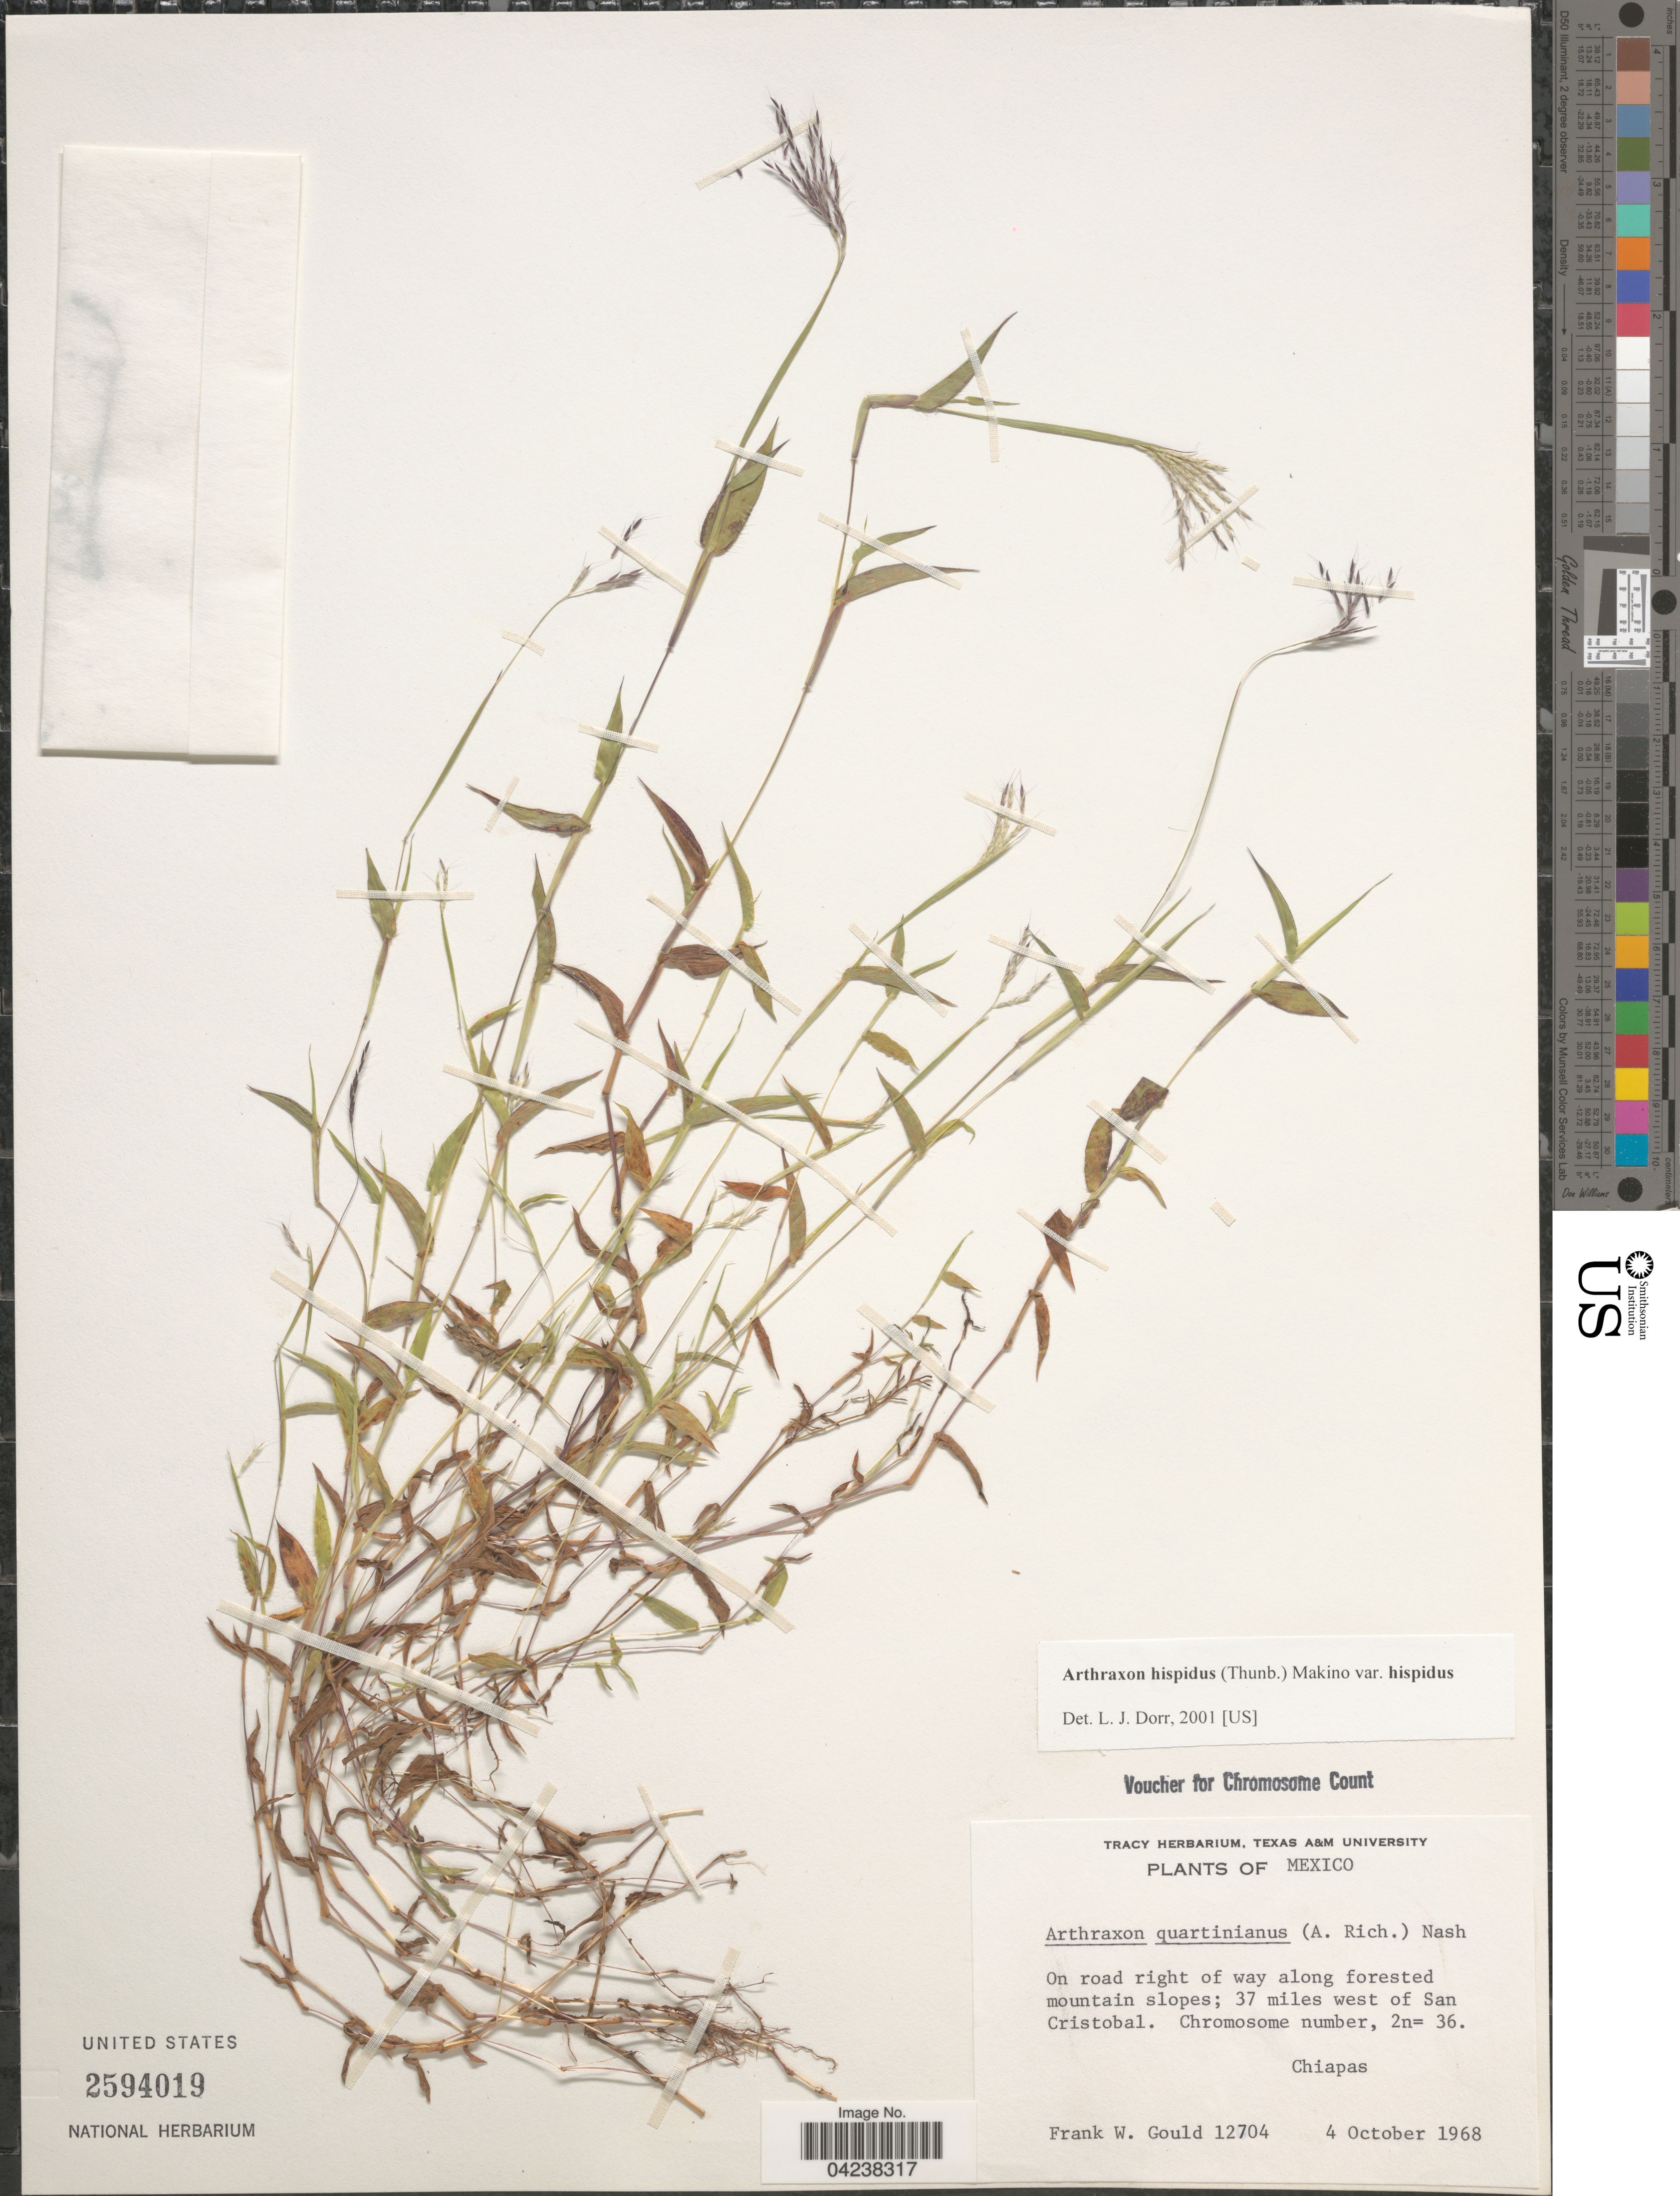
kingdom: Plantae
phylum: Tracheophyta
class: Liliopsida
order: Poales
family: Poaceae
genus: Arthraxon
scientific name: Arthraxon hispidus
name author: (Thunb.) Makino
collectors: F. W. Gould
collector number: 12704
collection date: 1968-10-04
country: Mexico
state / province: Chiapas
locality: On road right of way along forested mountain slopes; 37 miles west of San Cristobal.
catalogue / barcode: US 2594019